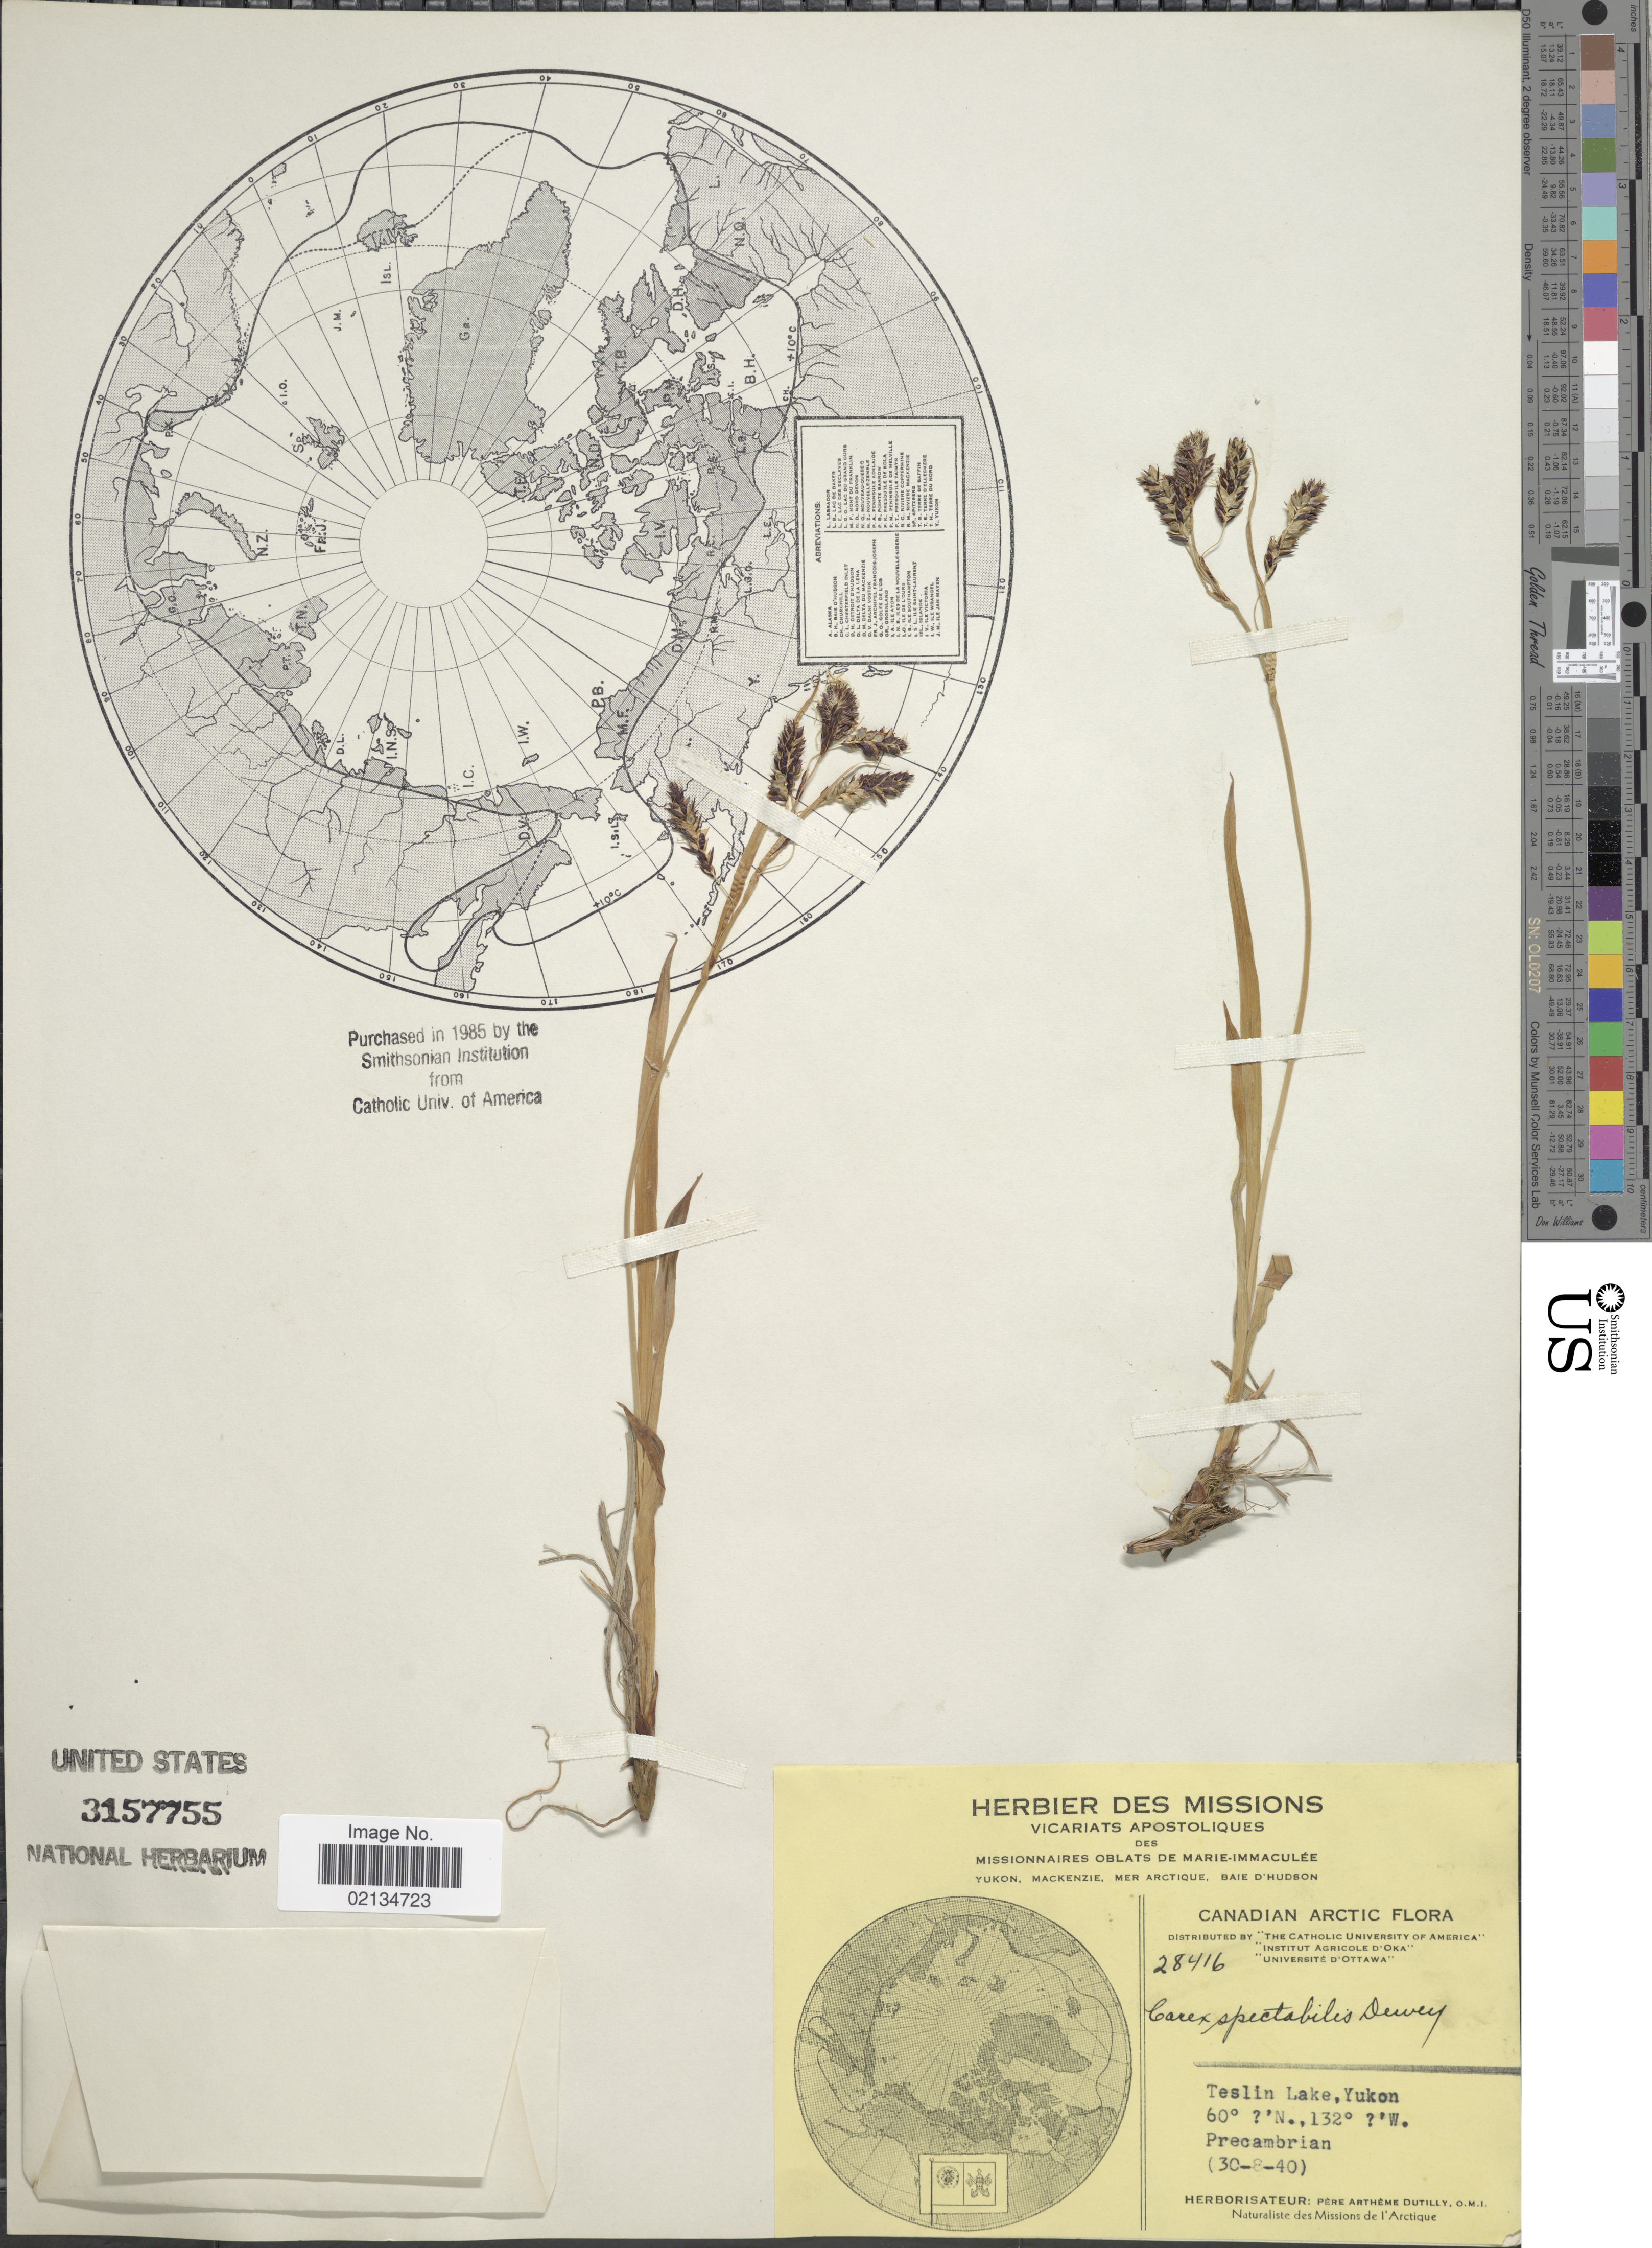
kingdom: Plantae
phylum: Tracheophyta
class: Liliopsida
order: Poales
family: Cyperaceae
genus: Carex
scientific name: Carex spectabilis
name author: Dewey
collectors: A. Dutilly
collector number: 28416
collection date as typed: Transcribed d/m/y: 30/8/40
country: Canada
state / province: Yukon Territory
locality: Teslin Lake, Yukon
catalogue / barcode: US 3157755